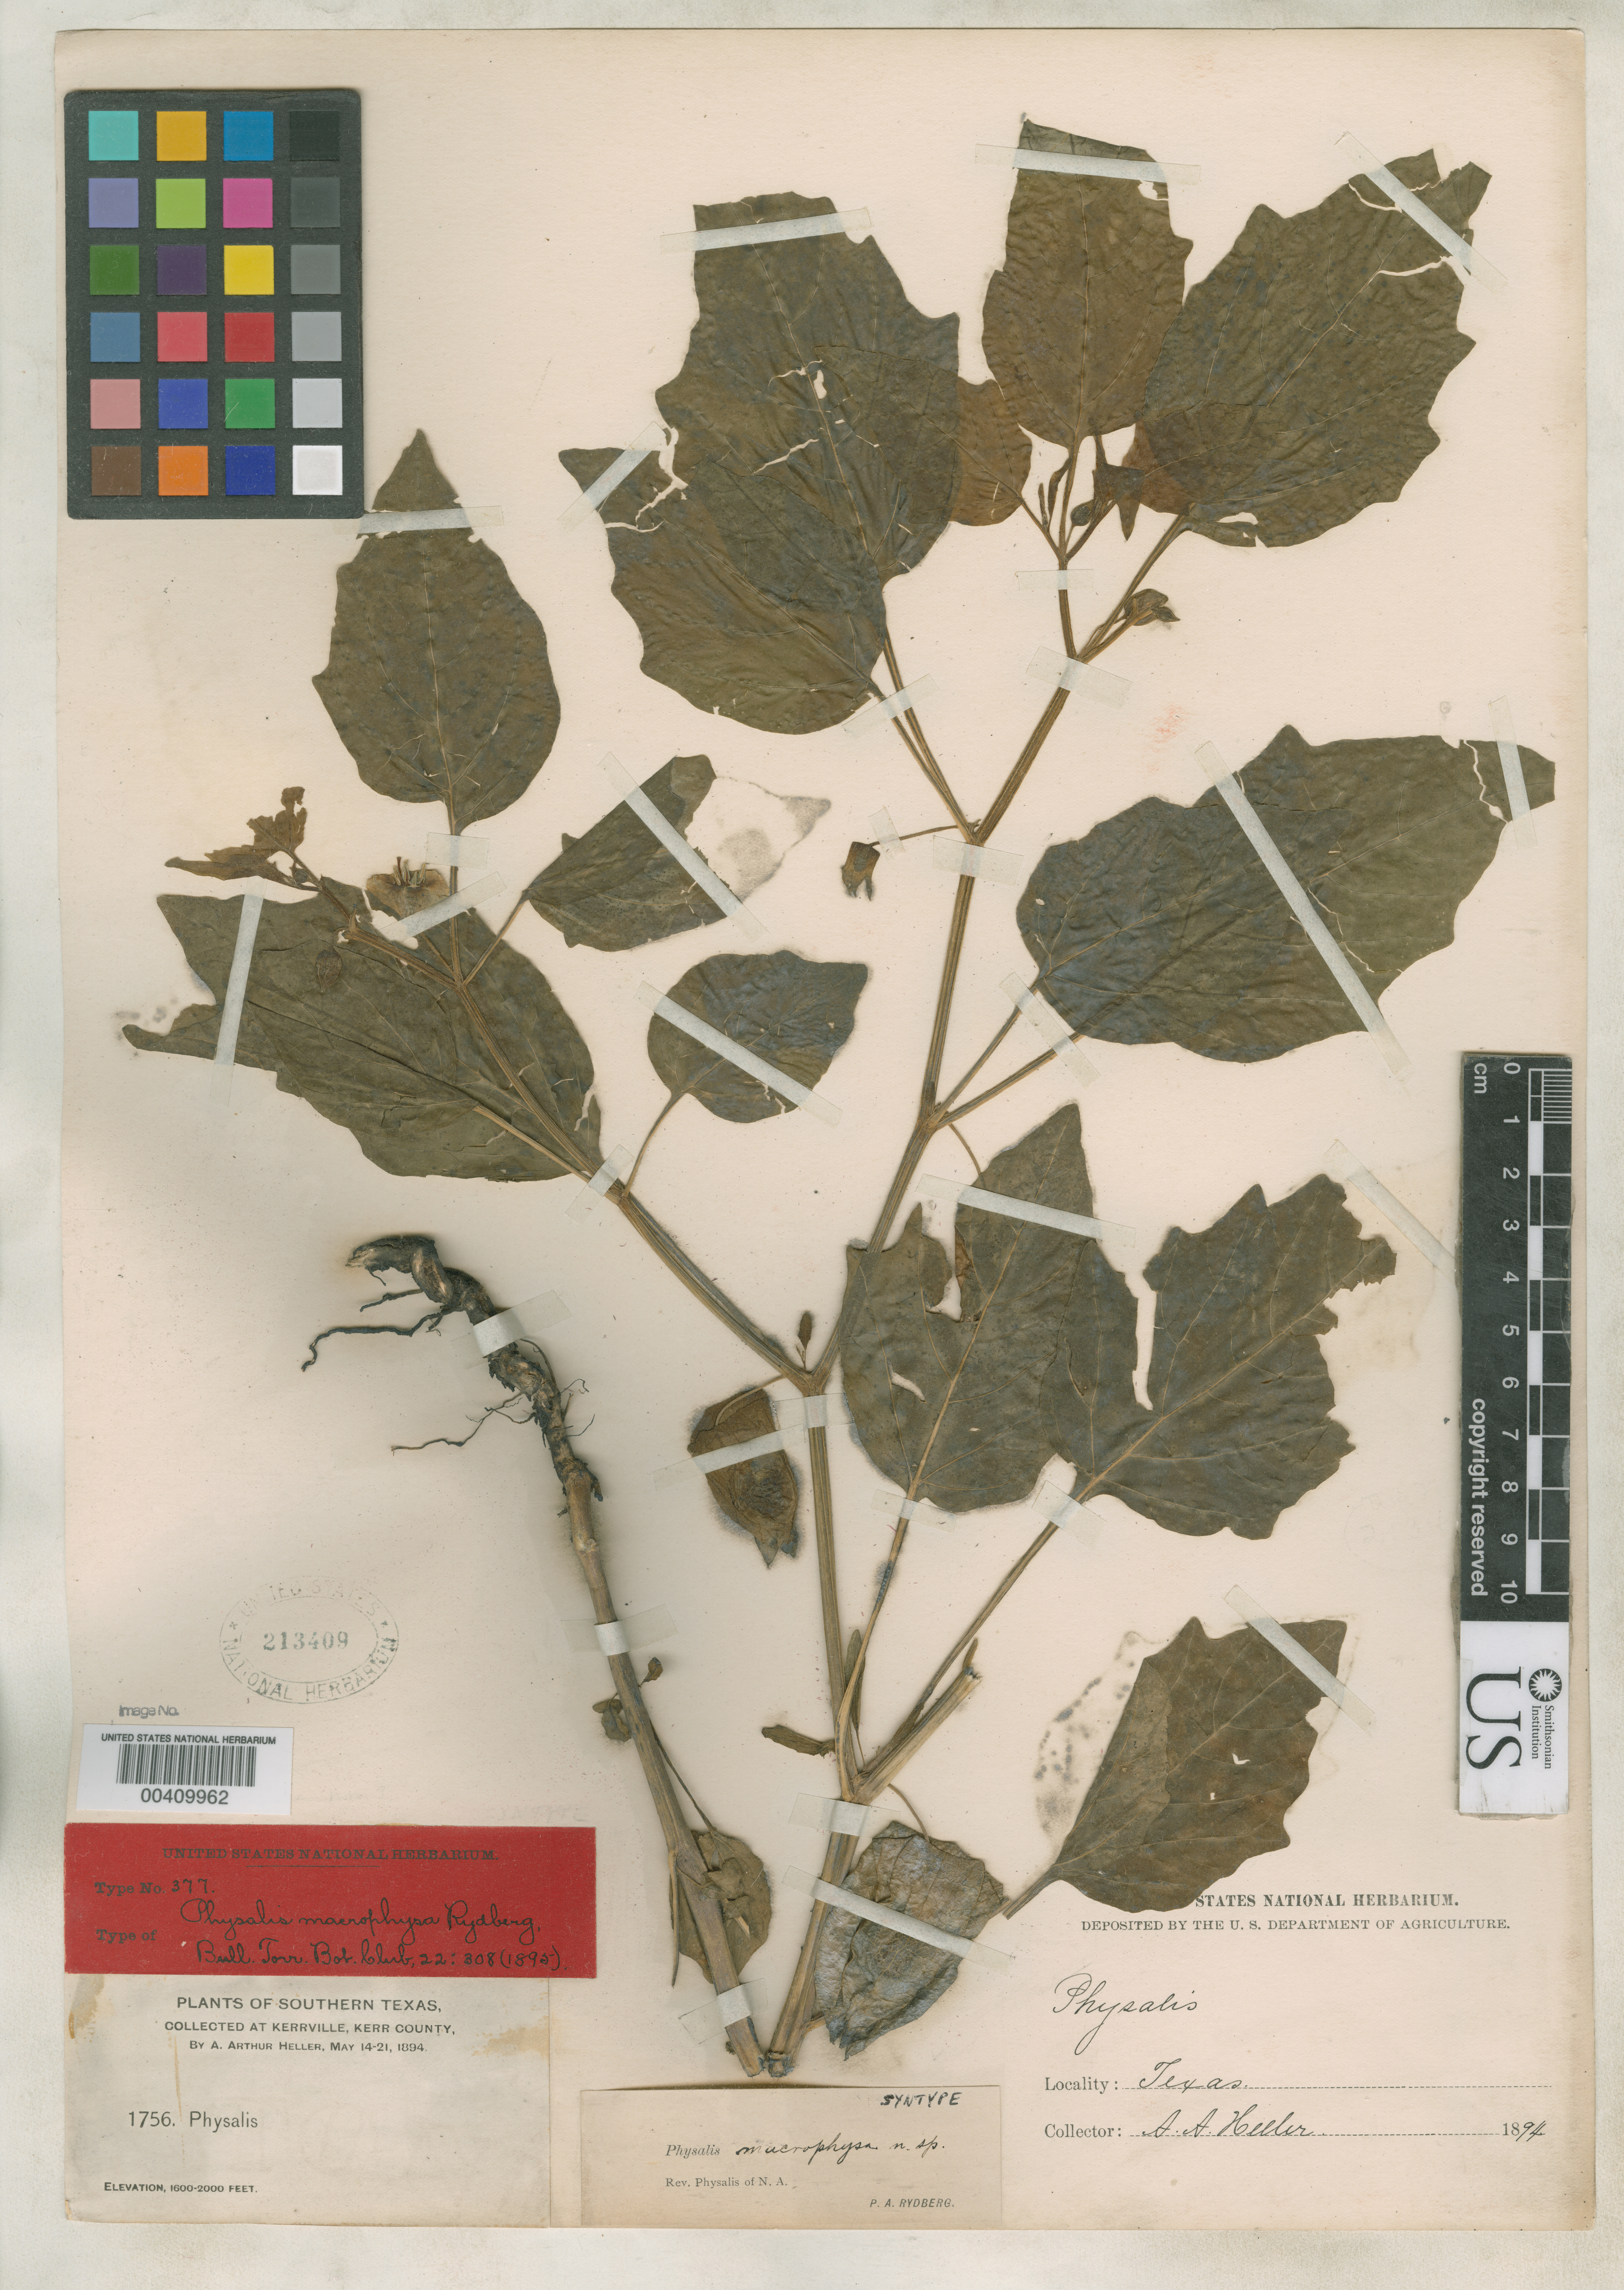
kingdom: Plantae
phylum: Tracheophyta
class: Magnoliopsida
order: Solanales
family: Solanaceae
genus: Physalis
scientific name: Physalis macrophysa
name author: Rydb.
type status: Isolectotype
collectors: A. A. Heller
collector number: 1756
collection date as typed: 14 May 1894 to 21 May 1894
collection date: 1894-05-14/1894-05-21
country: United States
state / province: Texas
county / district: Kerr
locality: Kerrville.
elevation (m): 488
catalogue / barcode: US 213409